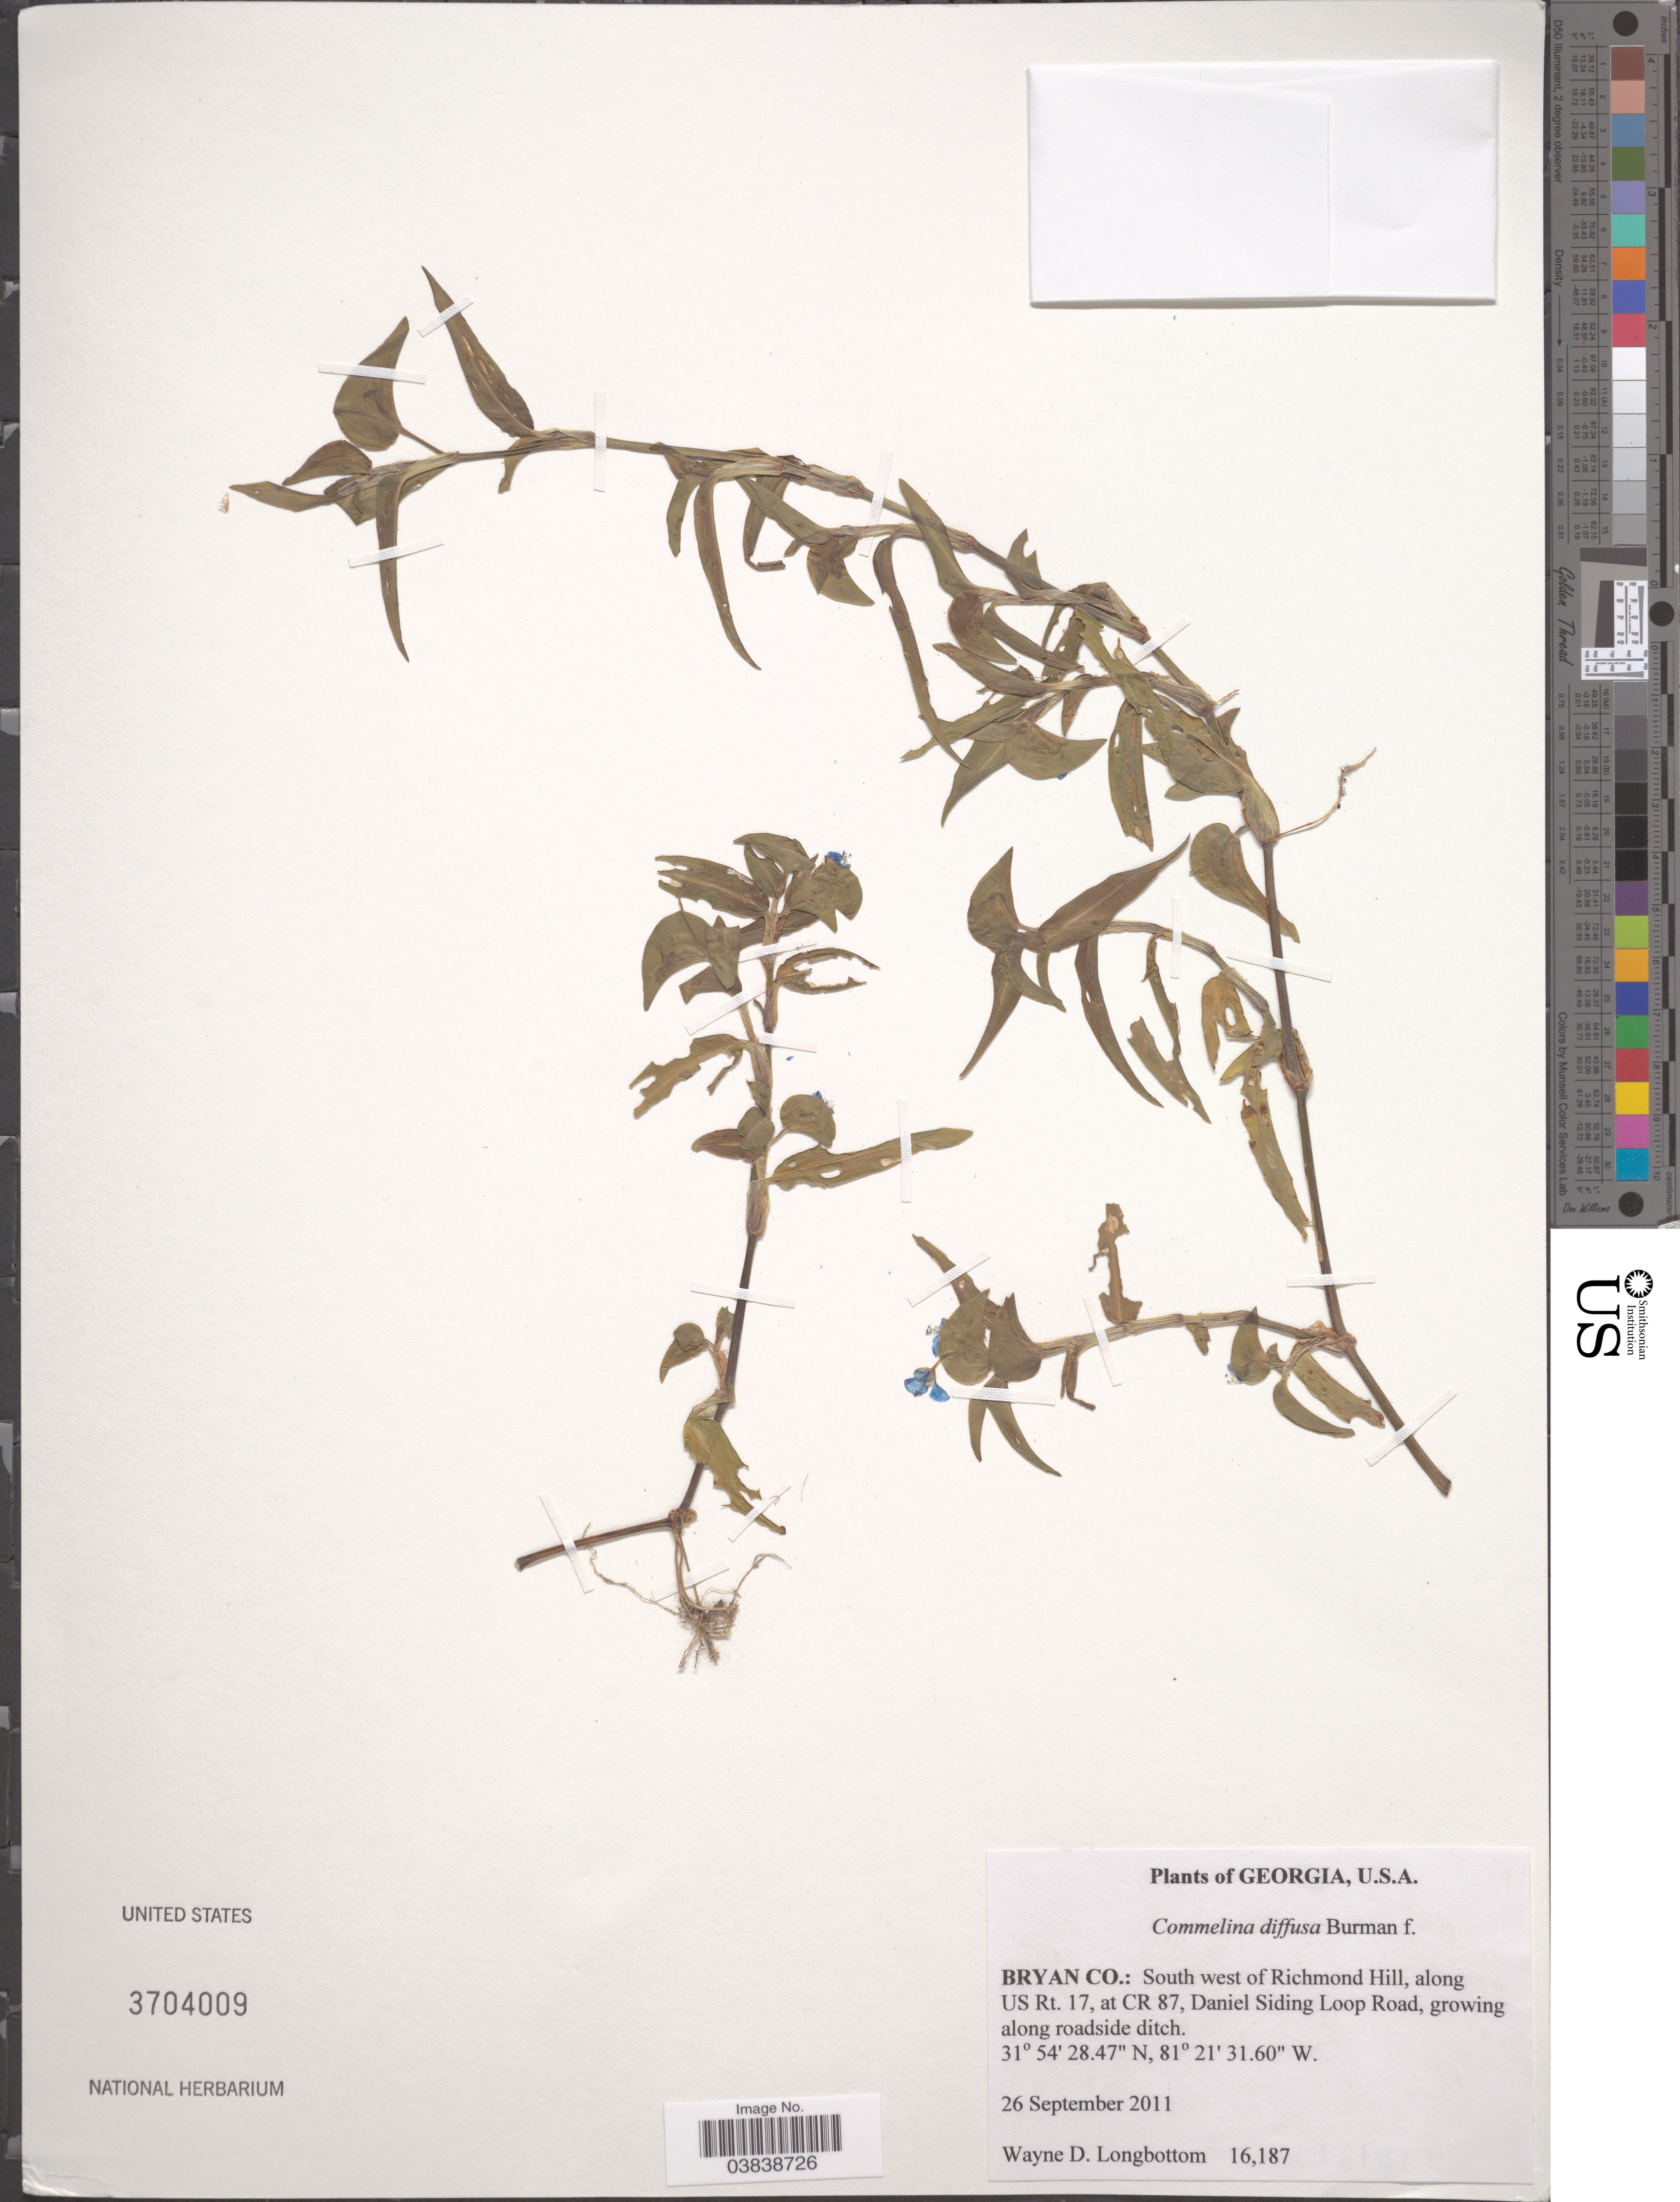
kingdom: Plantae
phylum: Tracheophyta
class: Liliopsida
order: Commelinales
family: Commelinaceae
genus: Commelina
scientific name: Commelina diffusa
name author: Burm. f.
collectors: W. D. Longbottom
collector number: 16187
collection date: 2011-09-26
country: United States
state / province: Georgia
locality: Bryan Co.: South west of Richmond Hill, along US Rt. 17, at CR 87, Daniel Siding Loop Road.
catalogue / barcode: US 3704009